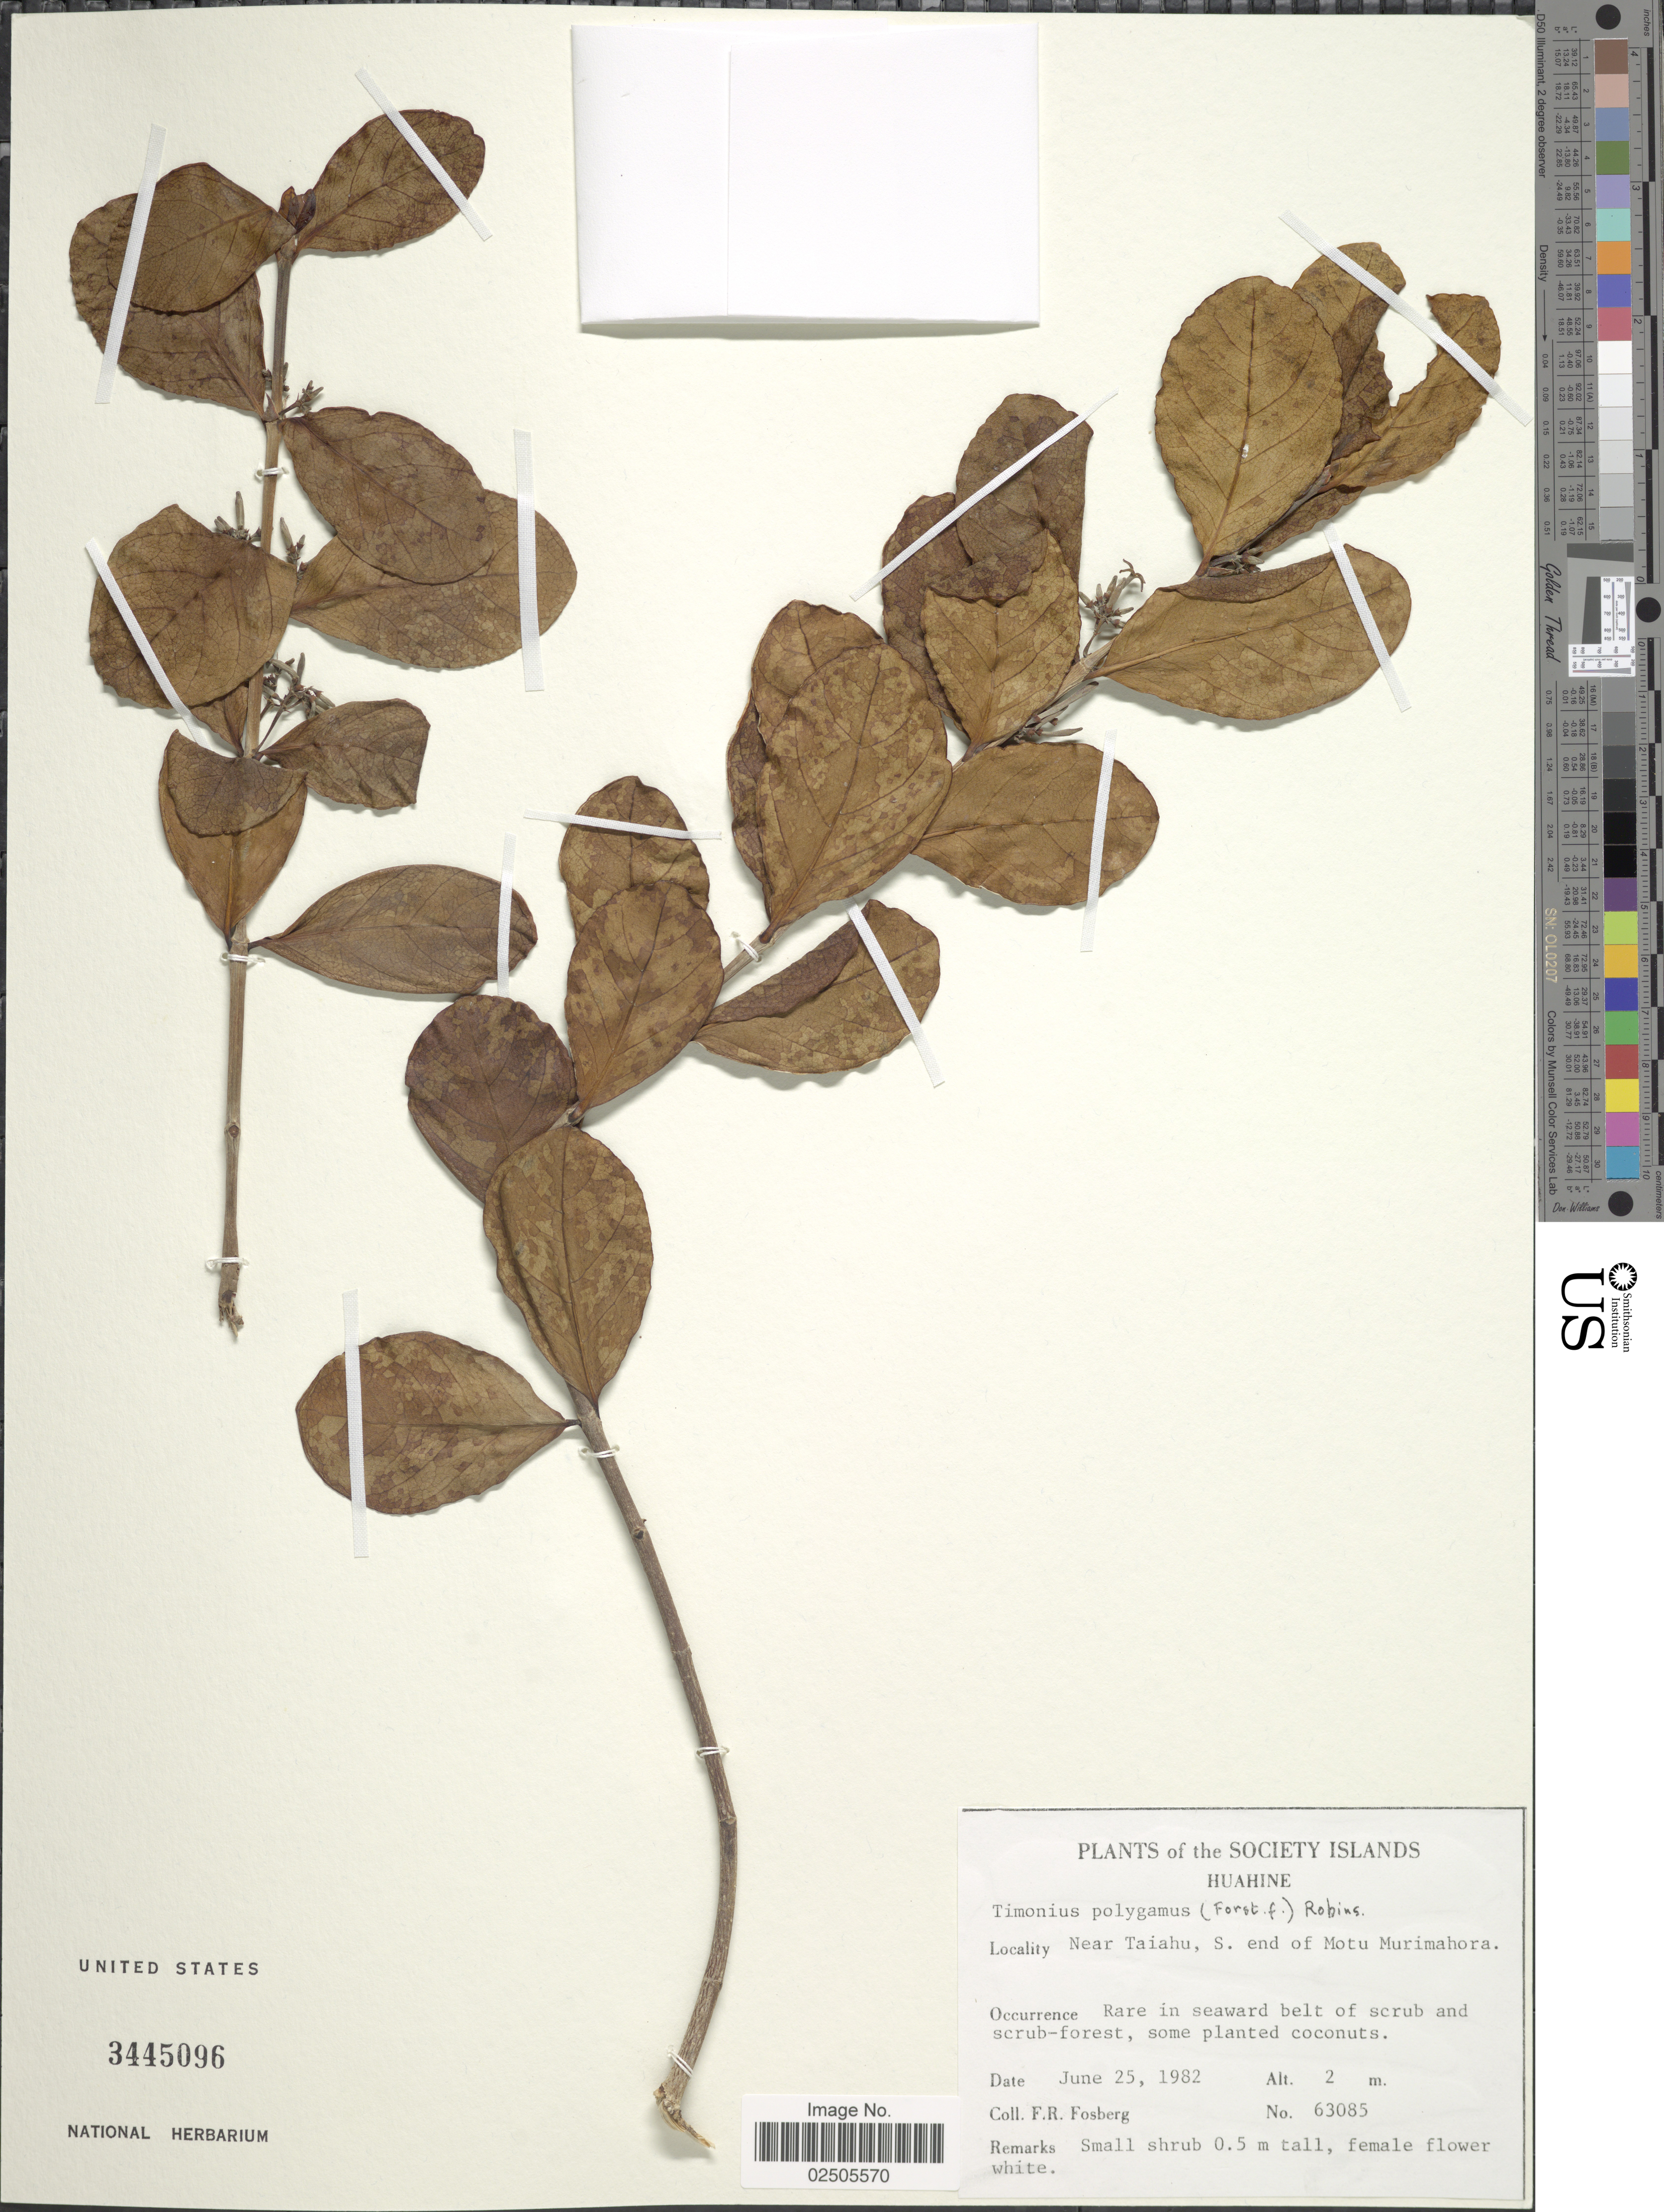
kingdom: Plantae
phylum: Tracheophyta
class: Magnoliopsida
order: Gentianales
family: Rubiaceae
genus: Timonius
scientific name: Timonius polygamus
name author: (G. Forst.) Rob.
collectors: F. R. Fosberg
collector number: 63085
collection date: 1982-06-25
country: French Polynesia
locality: Society Islands, Huahine, Near Taiahu, S. end of Motu Murimahora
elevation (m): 2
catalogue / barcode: US 3445096